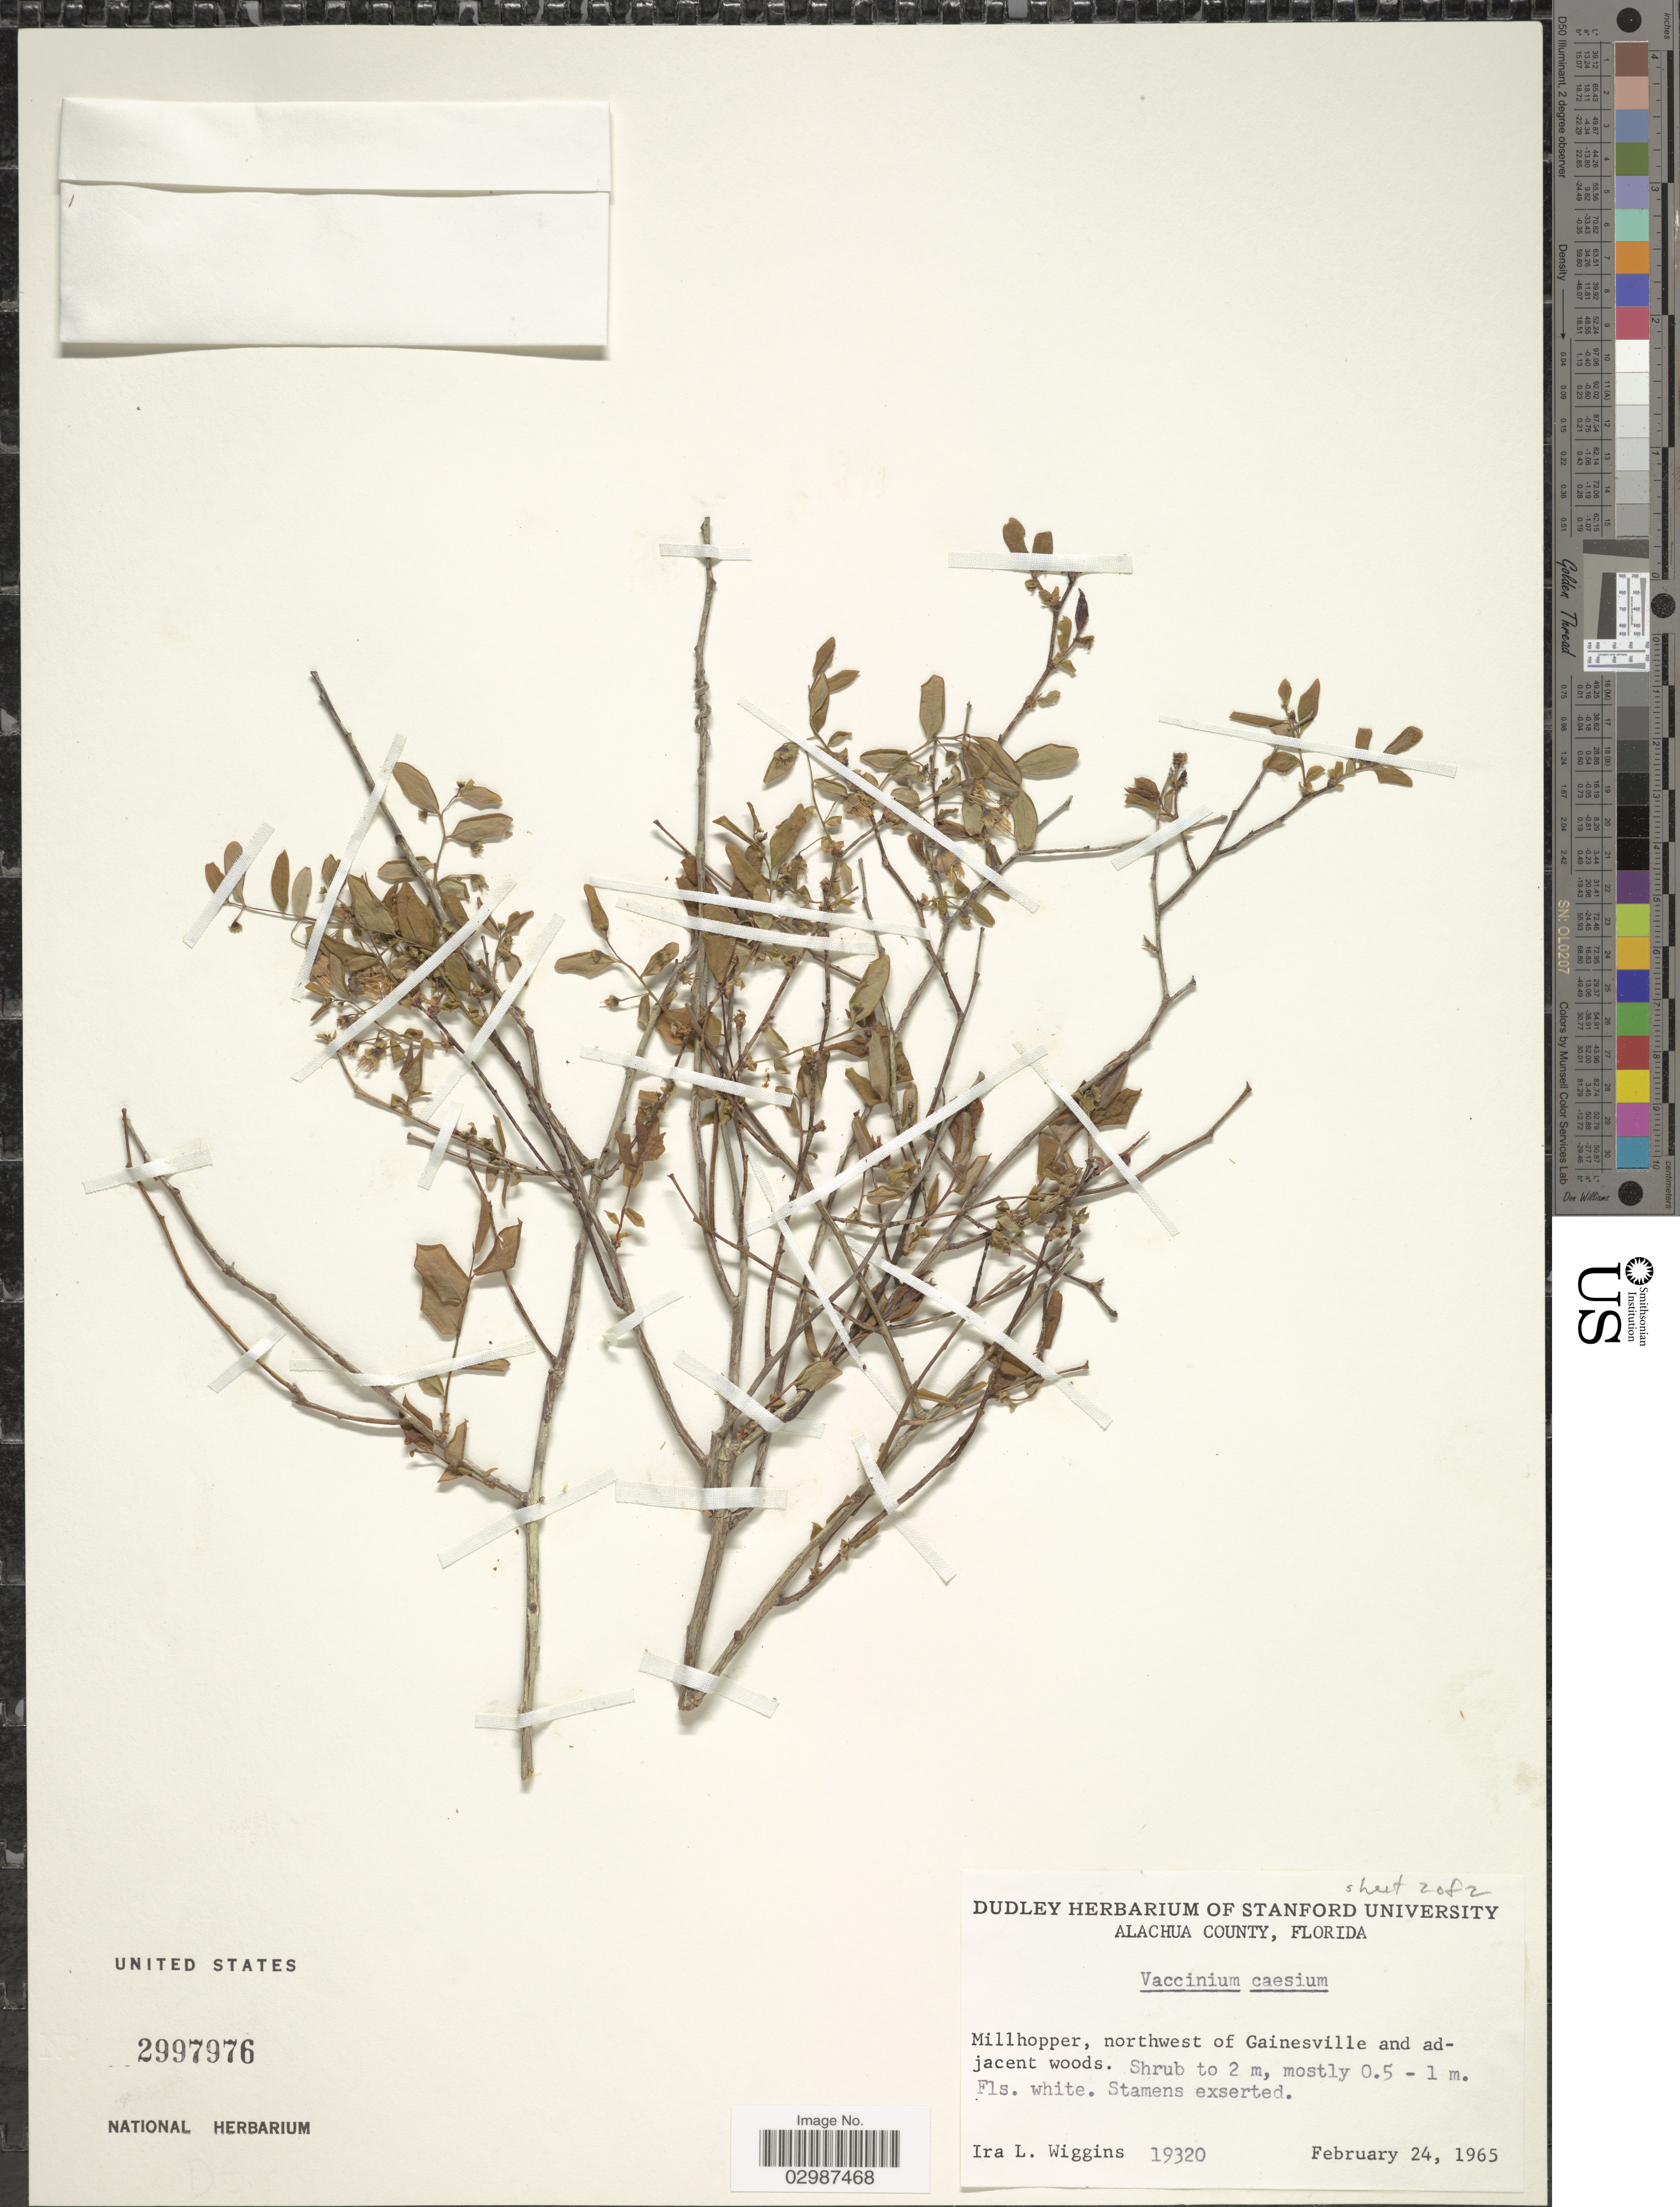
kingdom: Plantae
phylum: Tracheophyta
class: Magnoliopsida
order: Ericales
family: Ericaceae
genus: Vaccinium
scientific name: Vaccinium caesium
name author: Greene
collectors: I. L. Wiggins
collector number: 19320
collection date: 1965-02-24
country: United States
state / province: Florida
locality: Millhopper, northwest of Gainesville and adjacent woods.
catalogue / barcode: US 2997976